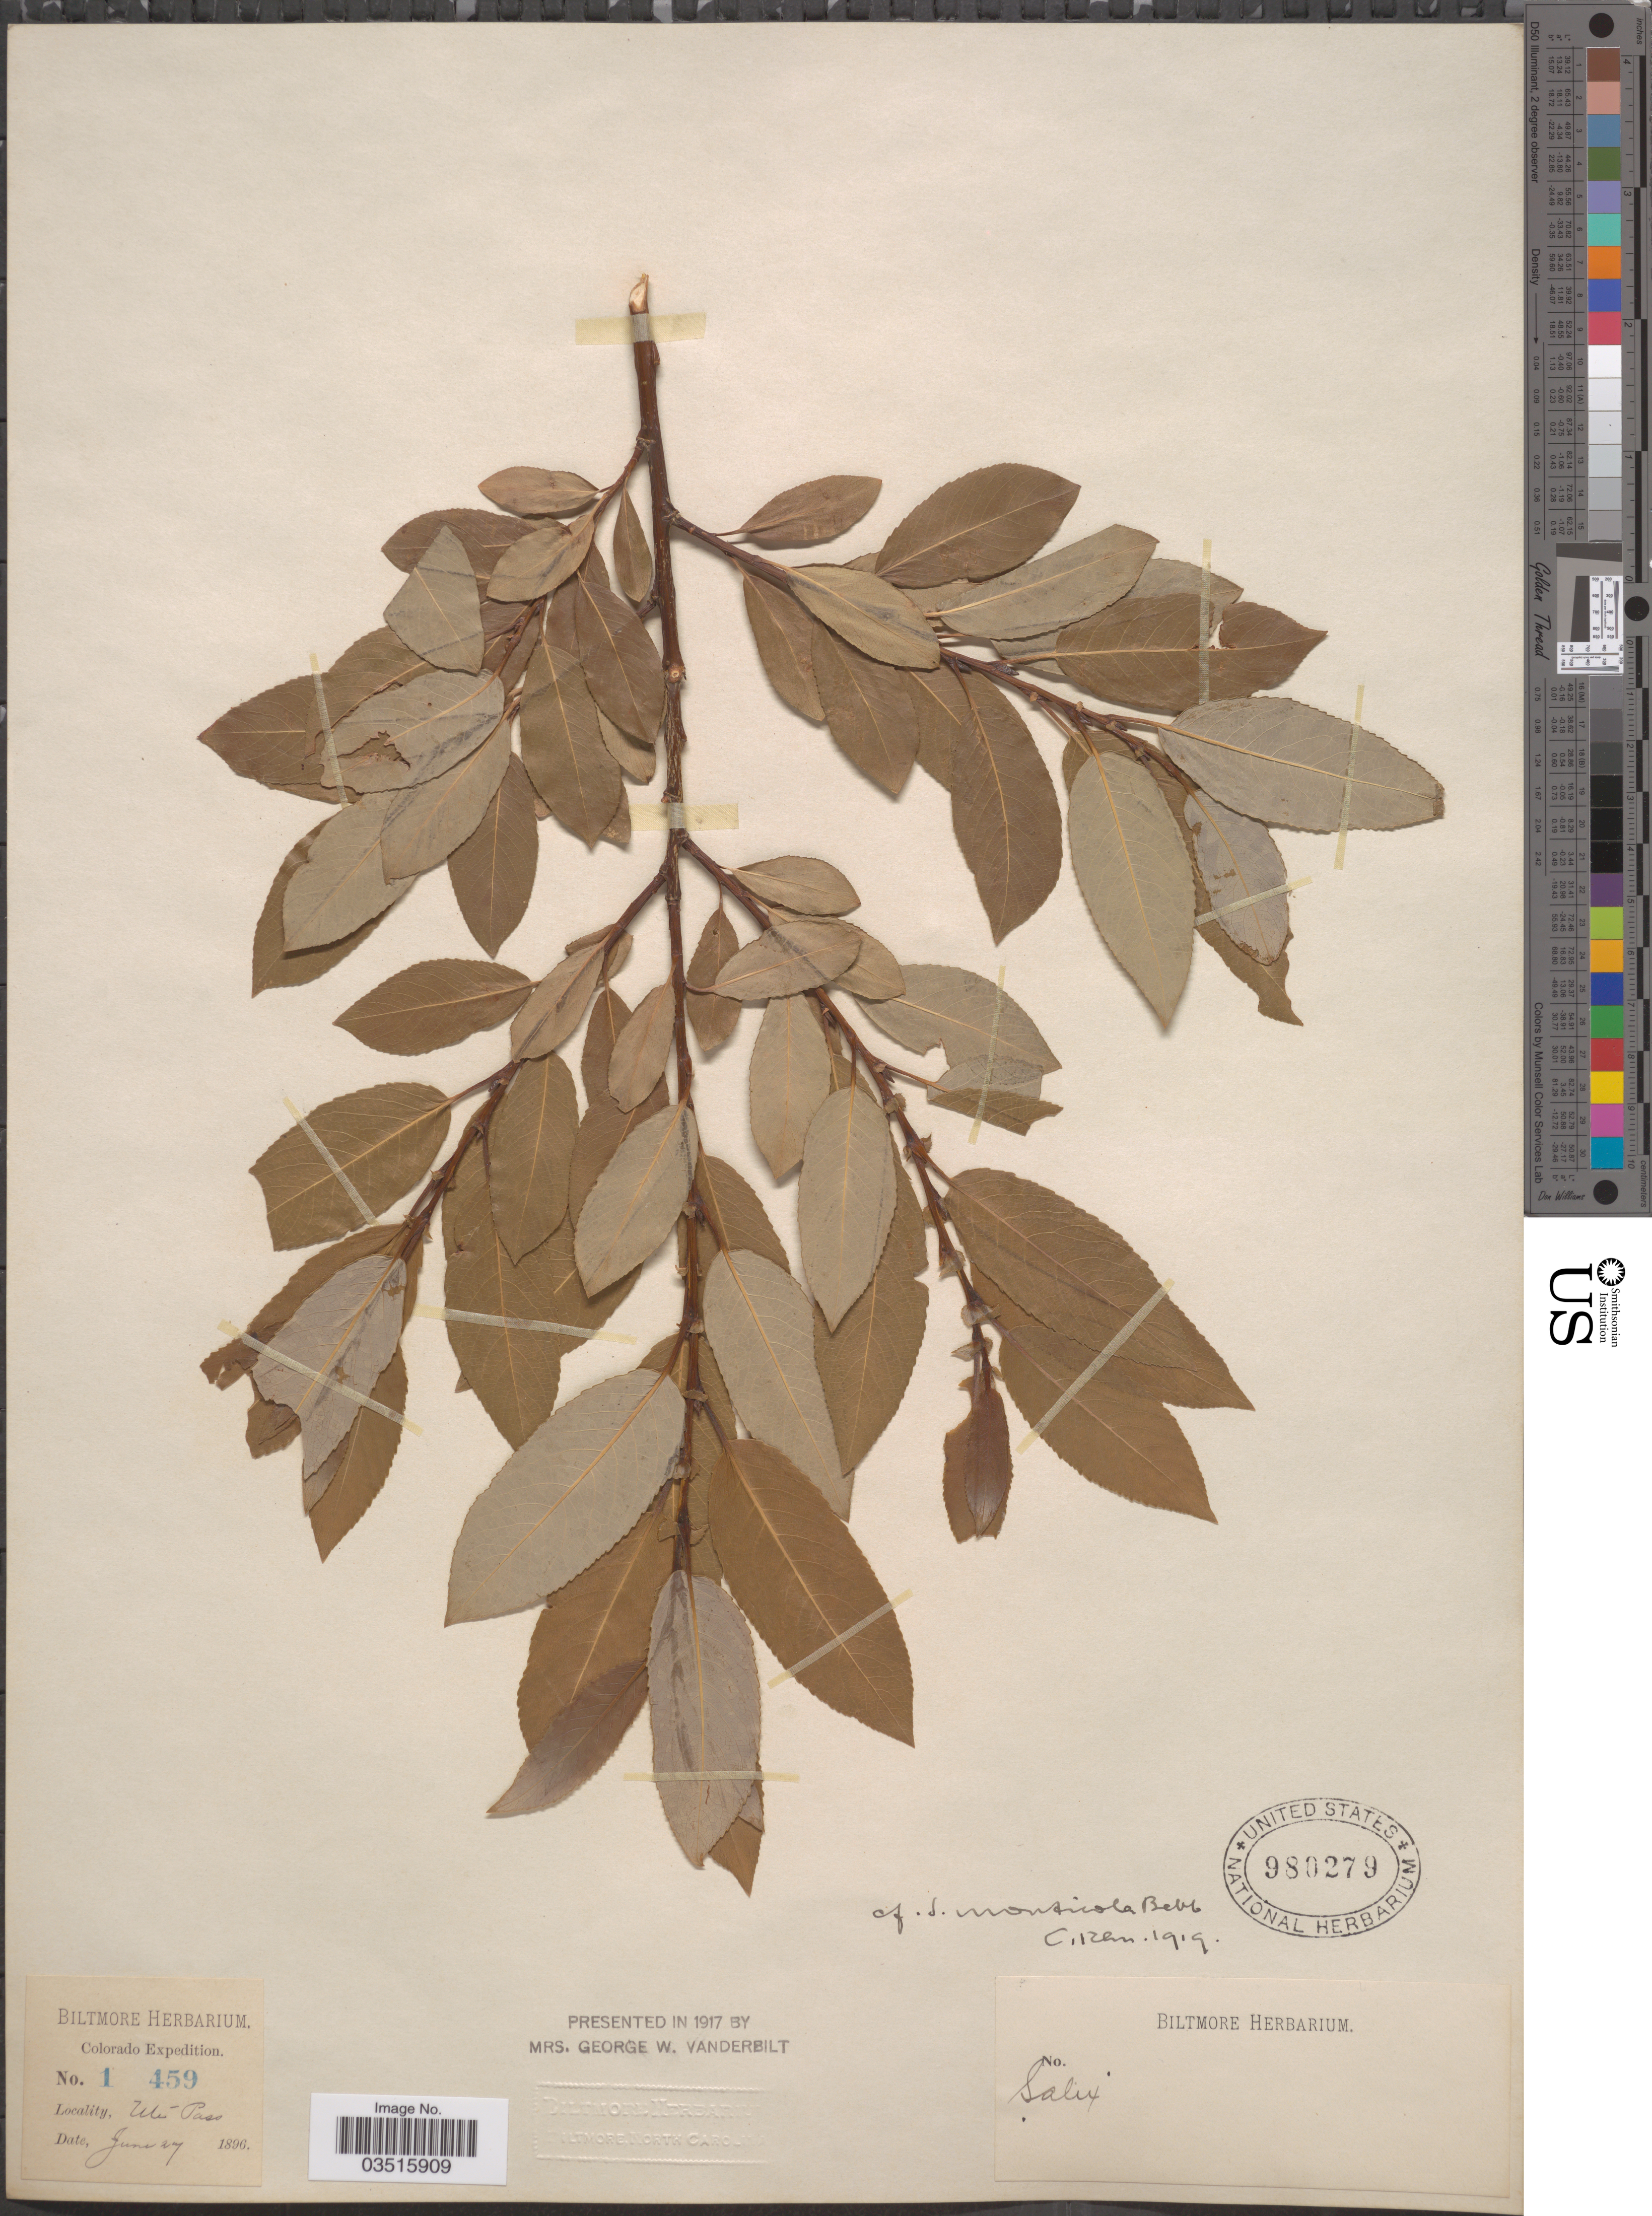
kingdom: Plantae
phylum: Tracheophyta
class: Magnoliopsida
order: Malpighiales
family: Salicaceae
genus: Salix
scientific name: Salix monticola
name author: Bebb.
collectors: ex herb. Biltmore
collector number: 1/459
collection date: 1896-06-27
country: United States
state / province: Colorado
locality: Ute Pass.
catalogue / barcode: US 980279